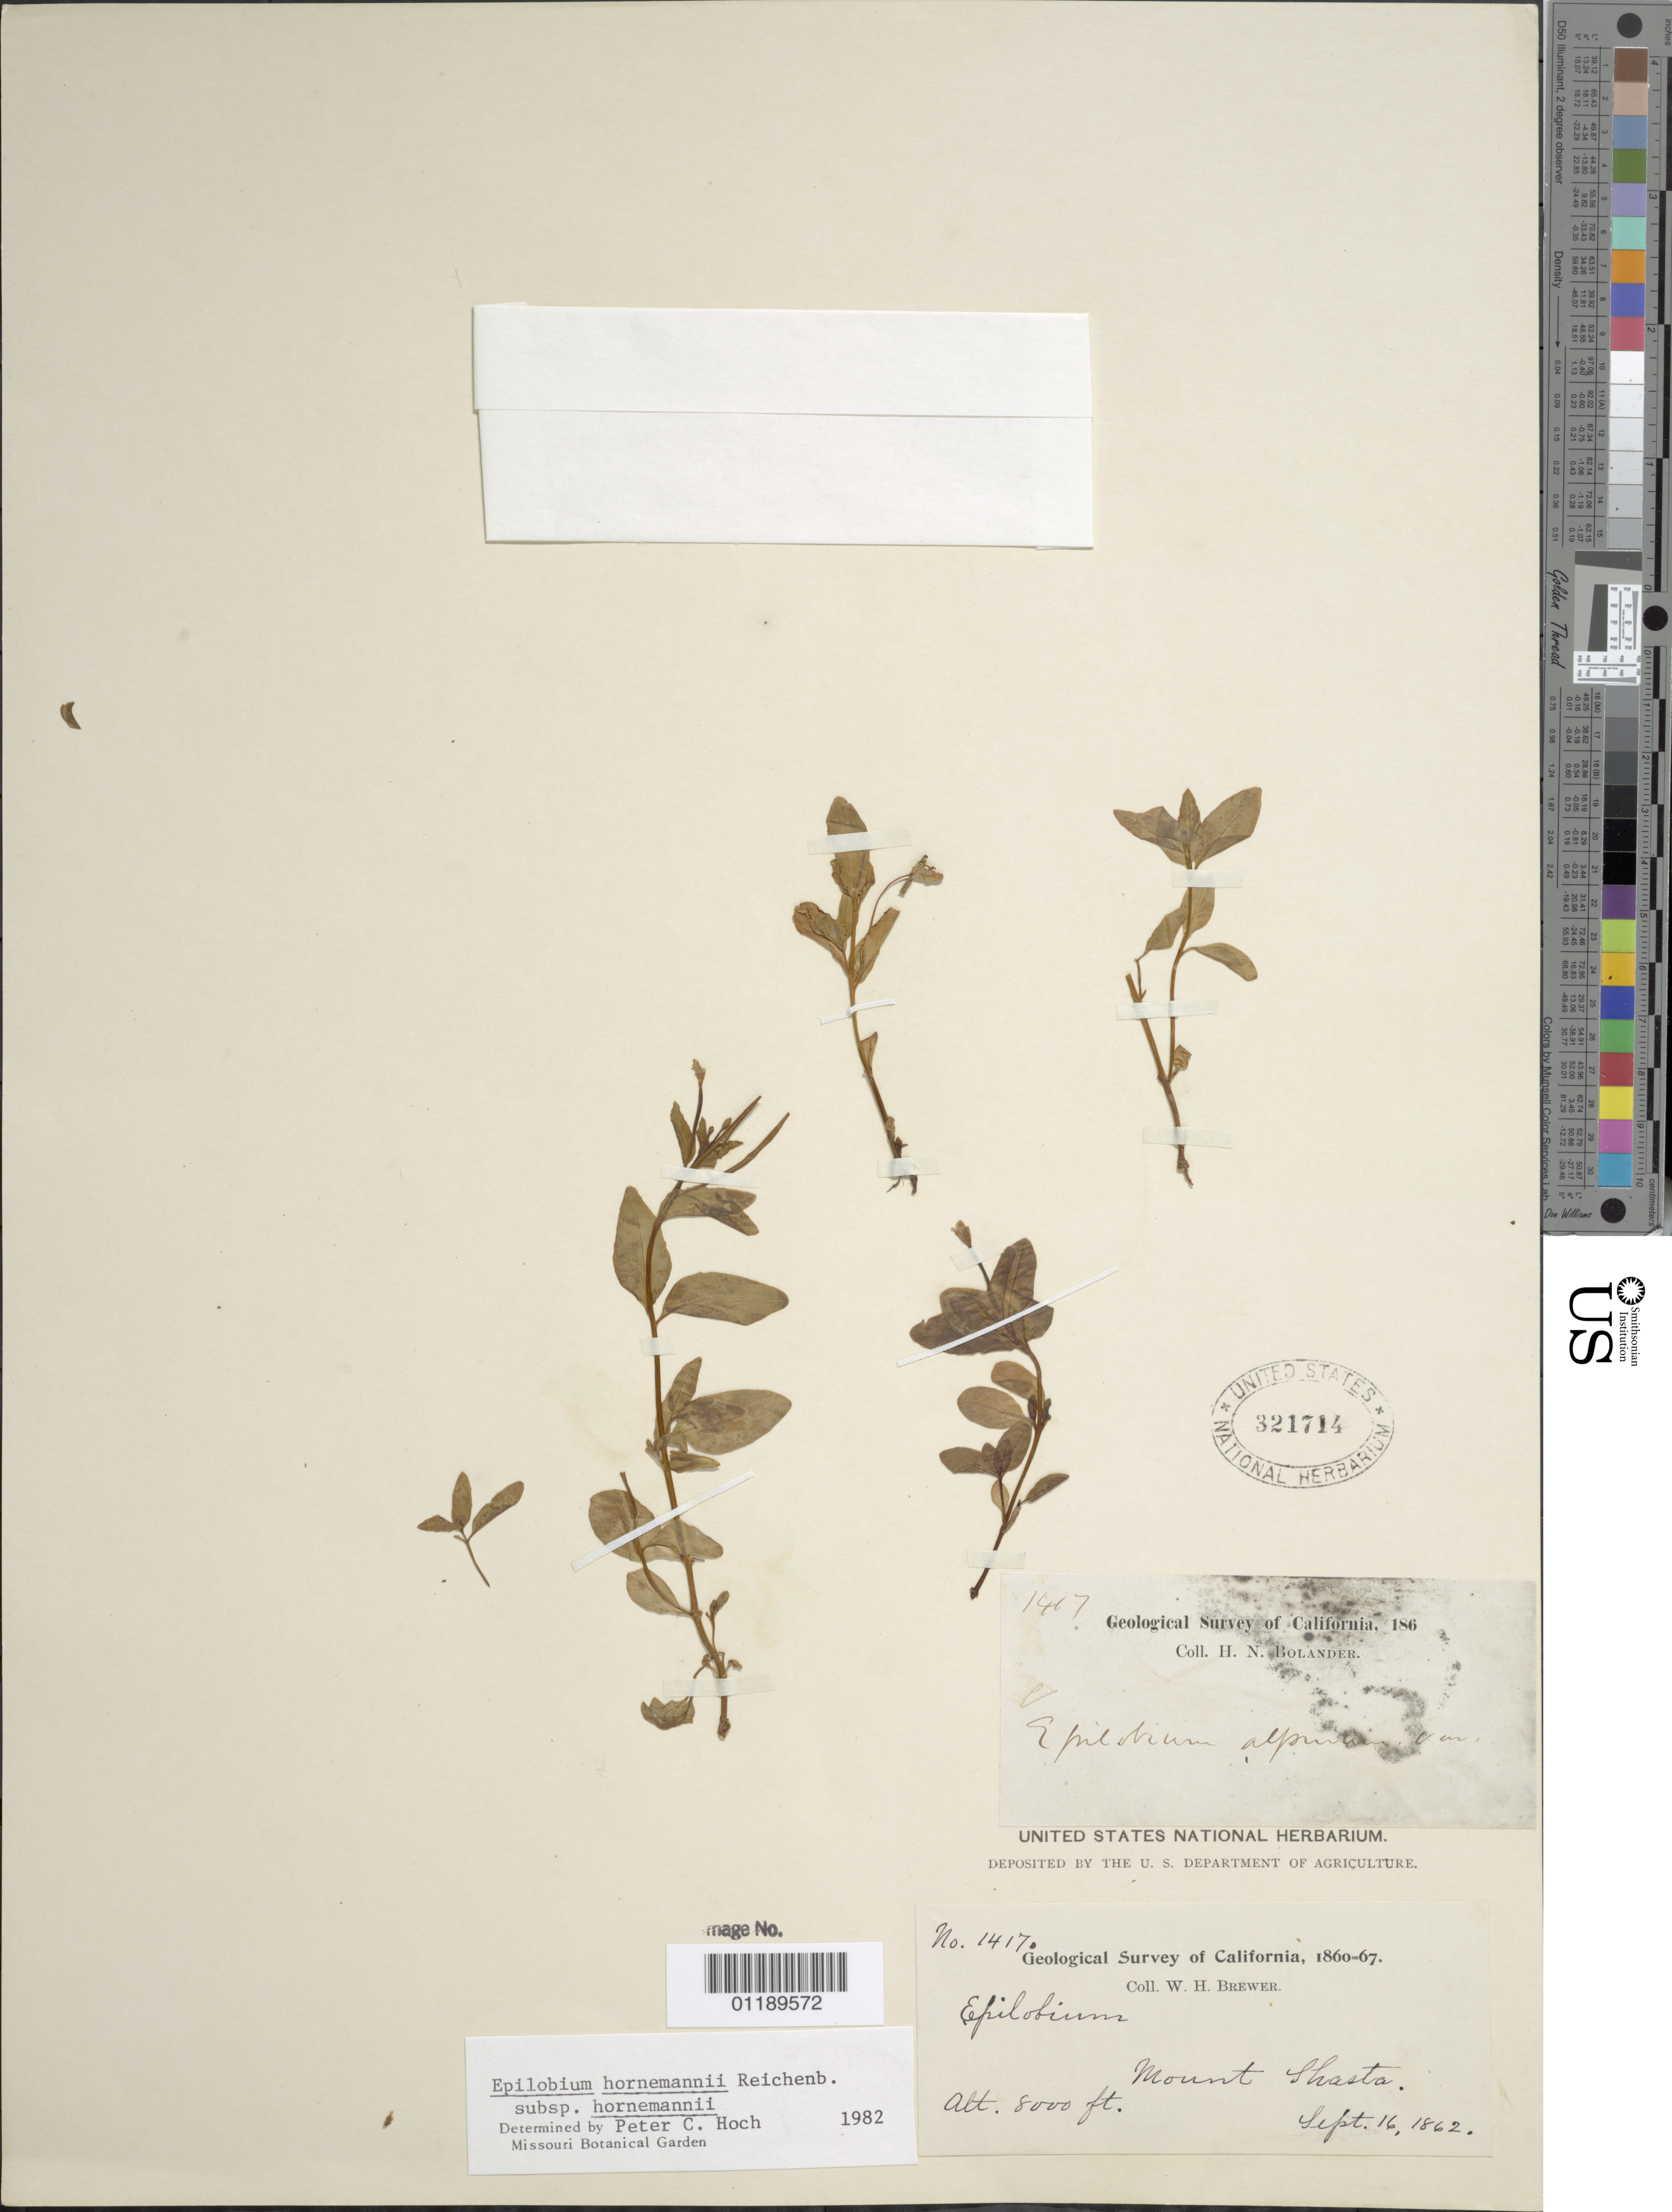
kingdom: Plantae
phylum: Tracheophyta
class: Magnoliopsida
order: Myrtales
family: Onagraceae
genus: Epilobium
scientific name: Epilobium hornemannii subsp. hornemannii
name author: Rchb.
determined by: Hoch, P. C.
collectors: W. H. Brewer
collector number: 1417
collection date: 1862-09-16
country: United States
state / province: California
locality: Mount Shasta.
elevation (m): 2438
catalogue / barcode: US 321714